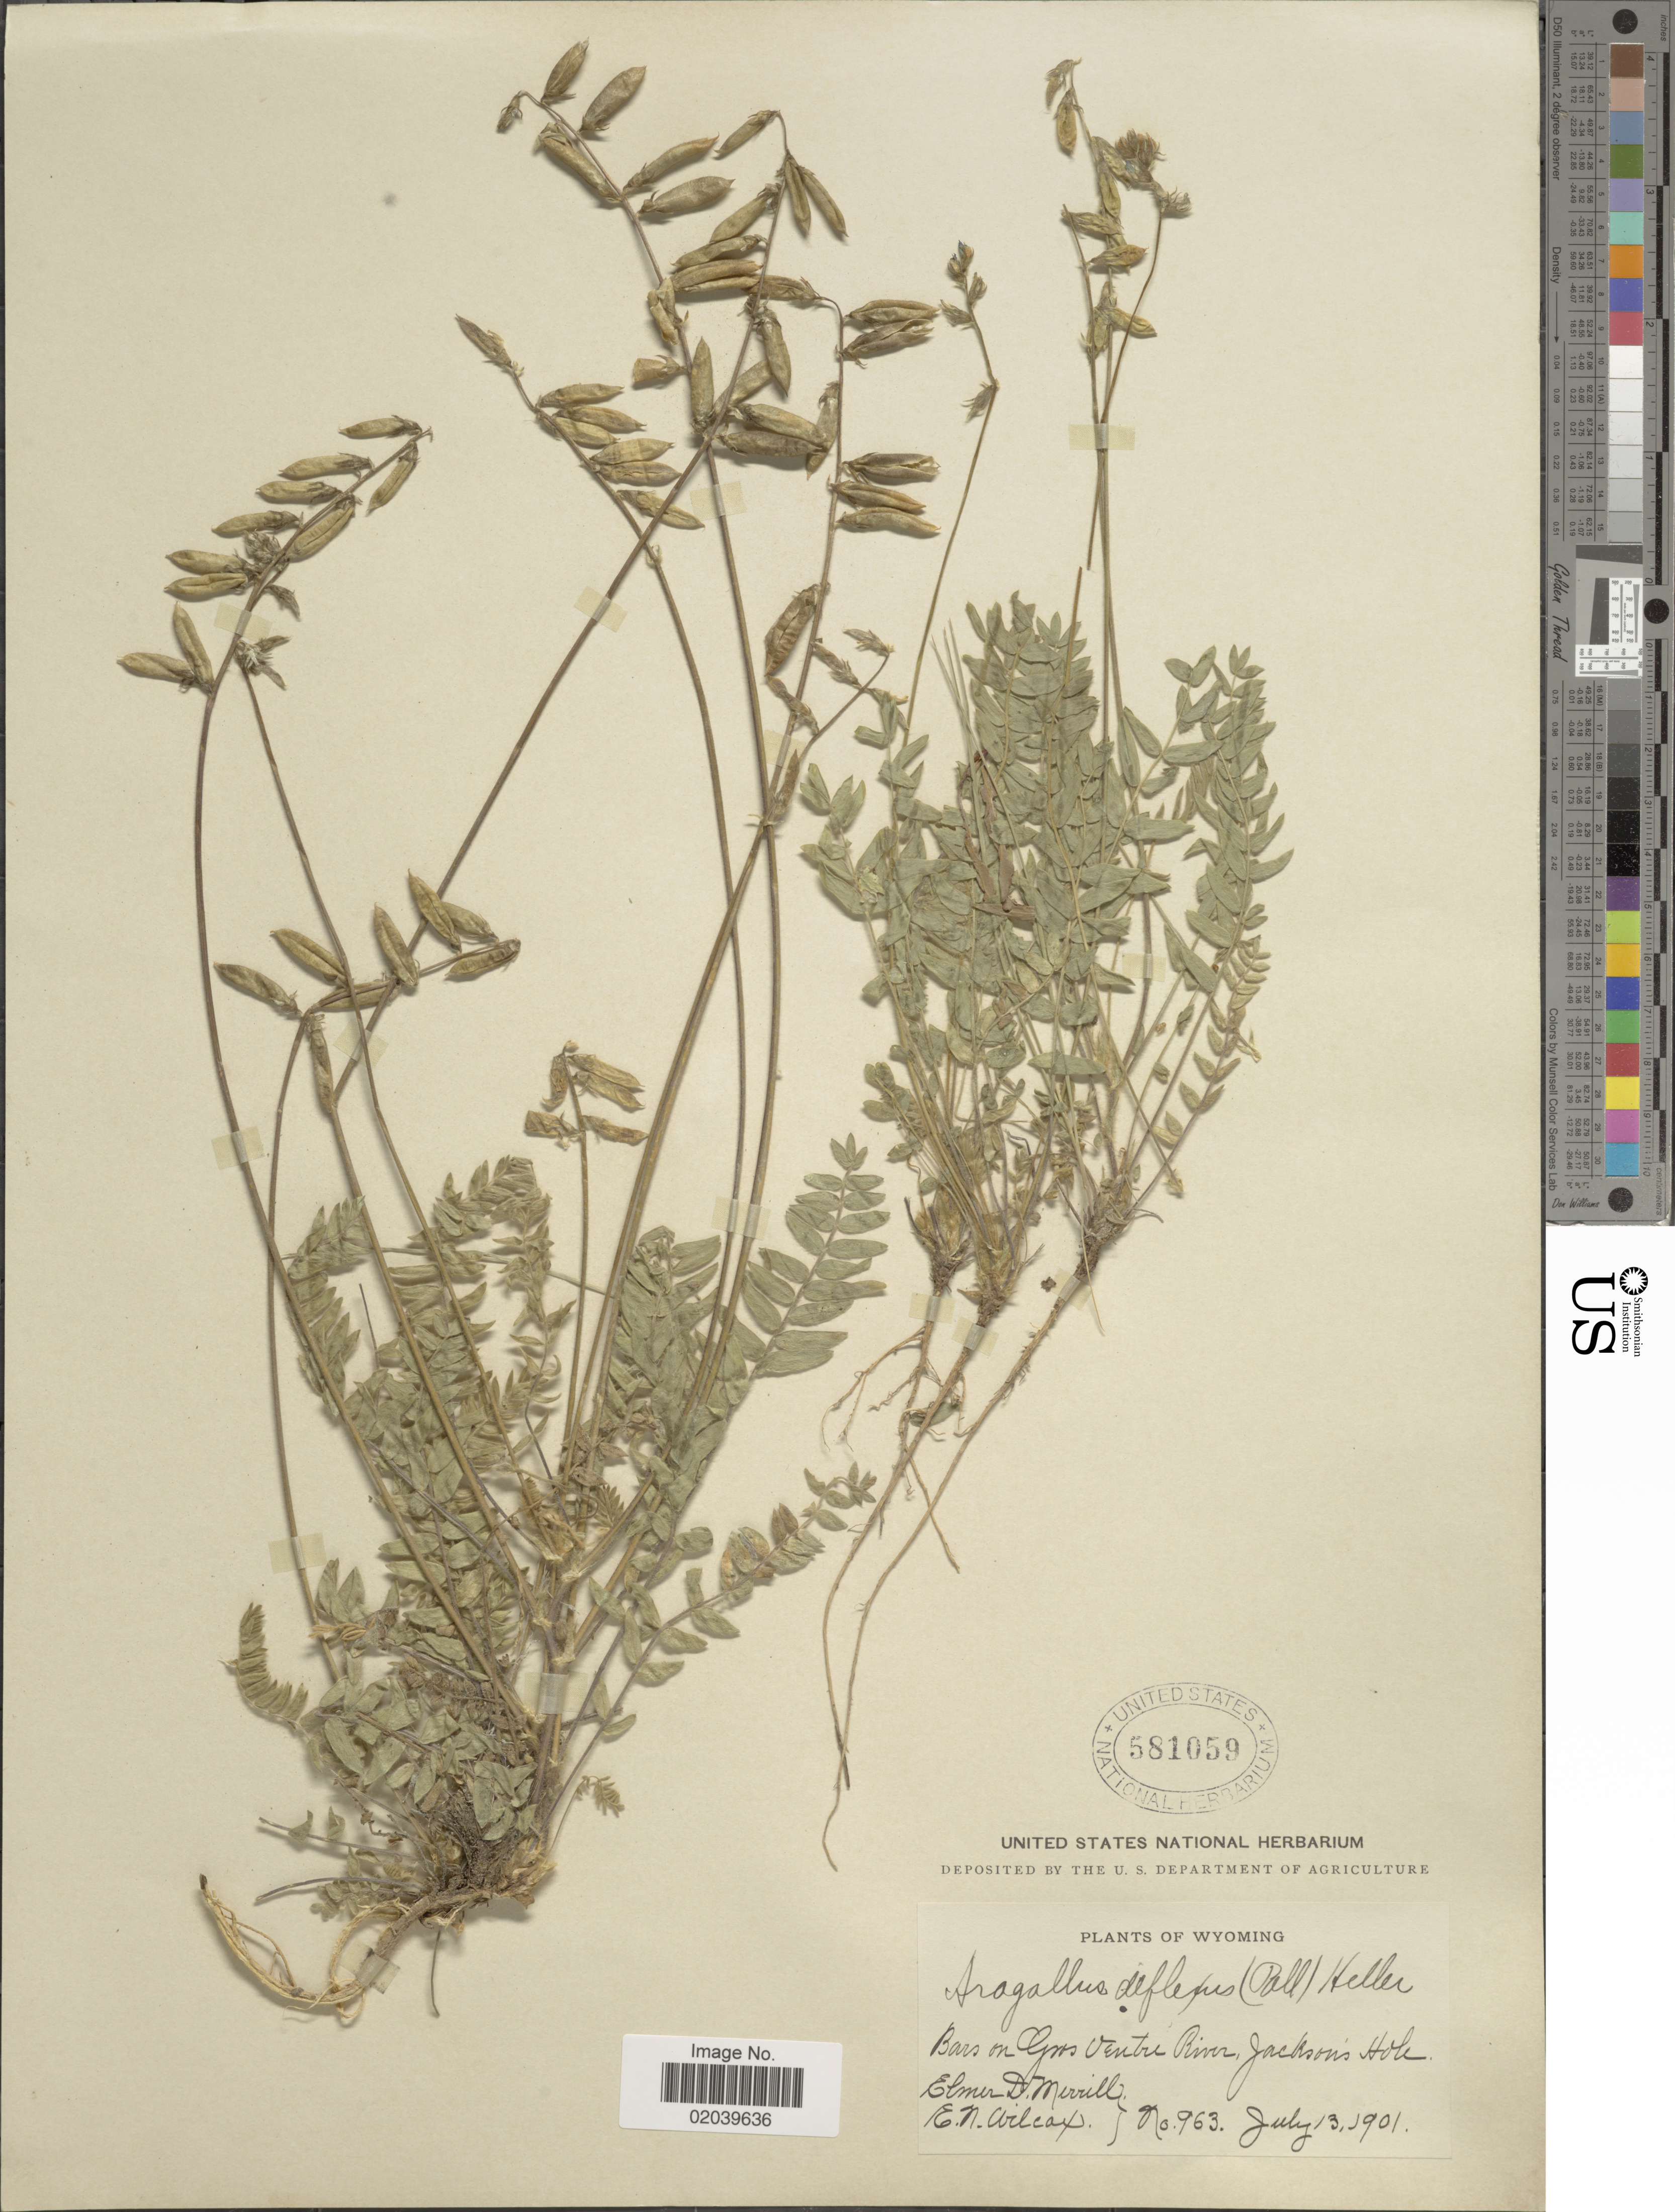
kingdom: Plantae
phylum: Tracheophyta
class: Magnoliopsida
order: Fabales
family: Fabaceae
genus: Oxytropis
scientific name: Oxytropis deflexa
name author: (Pall.) DC.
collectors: E. D. Merrill & E. Wilcox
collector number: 963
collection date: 1901-07-13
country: United States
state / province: Wyoming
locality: Bars on Gros Ventre River, Jacksons Hole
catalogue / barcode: US 581059